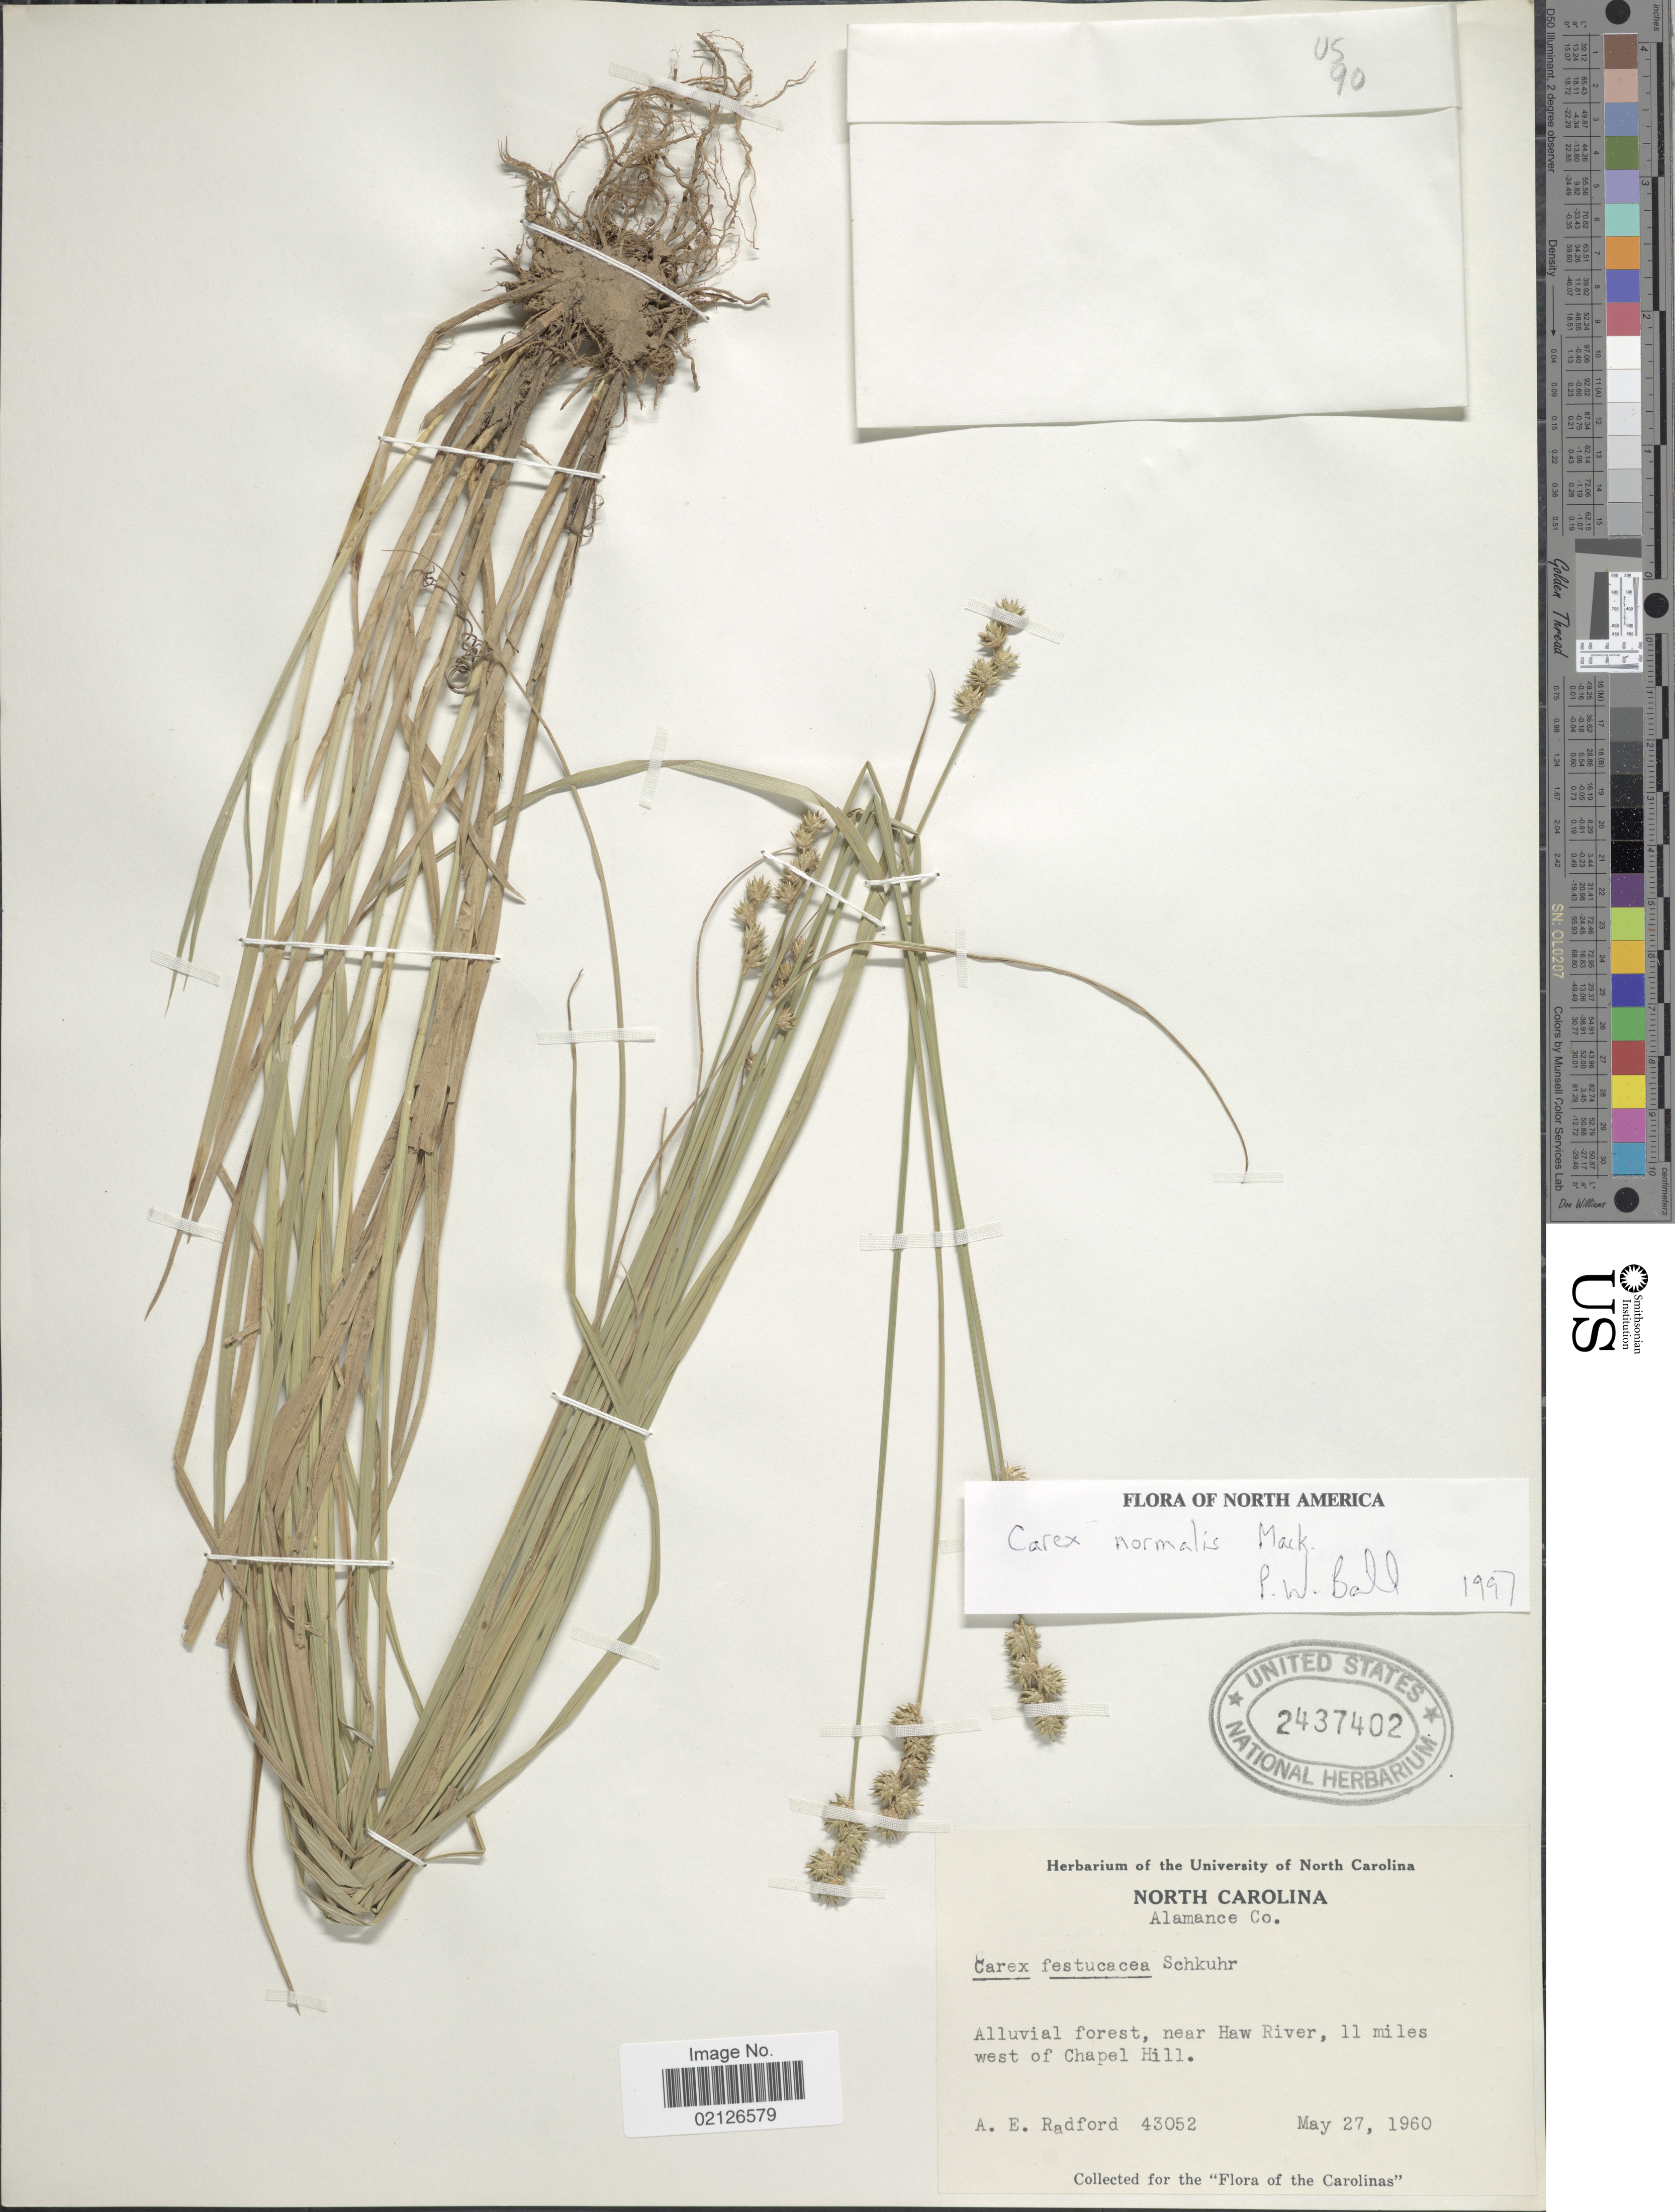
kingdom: Plantae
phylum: Tracheophyta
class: Liliopsida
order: Poales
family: Cyperaceae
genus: Carex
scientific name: Carex normalis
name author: Mack.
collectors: A. E. Radford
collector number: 43052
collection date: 1960-05-27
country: United States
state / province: North Carolina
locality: Alamance Co., alluvial forest, near Haw River, 11 miles west of Chapel Hill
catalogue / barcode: US 2437402